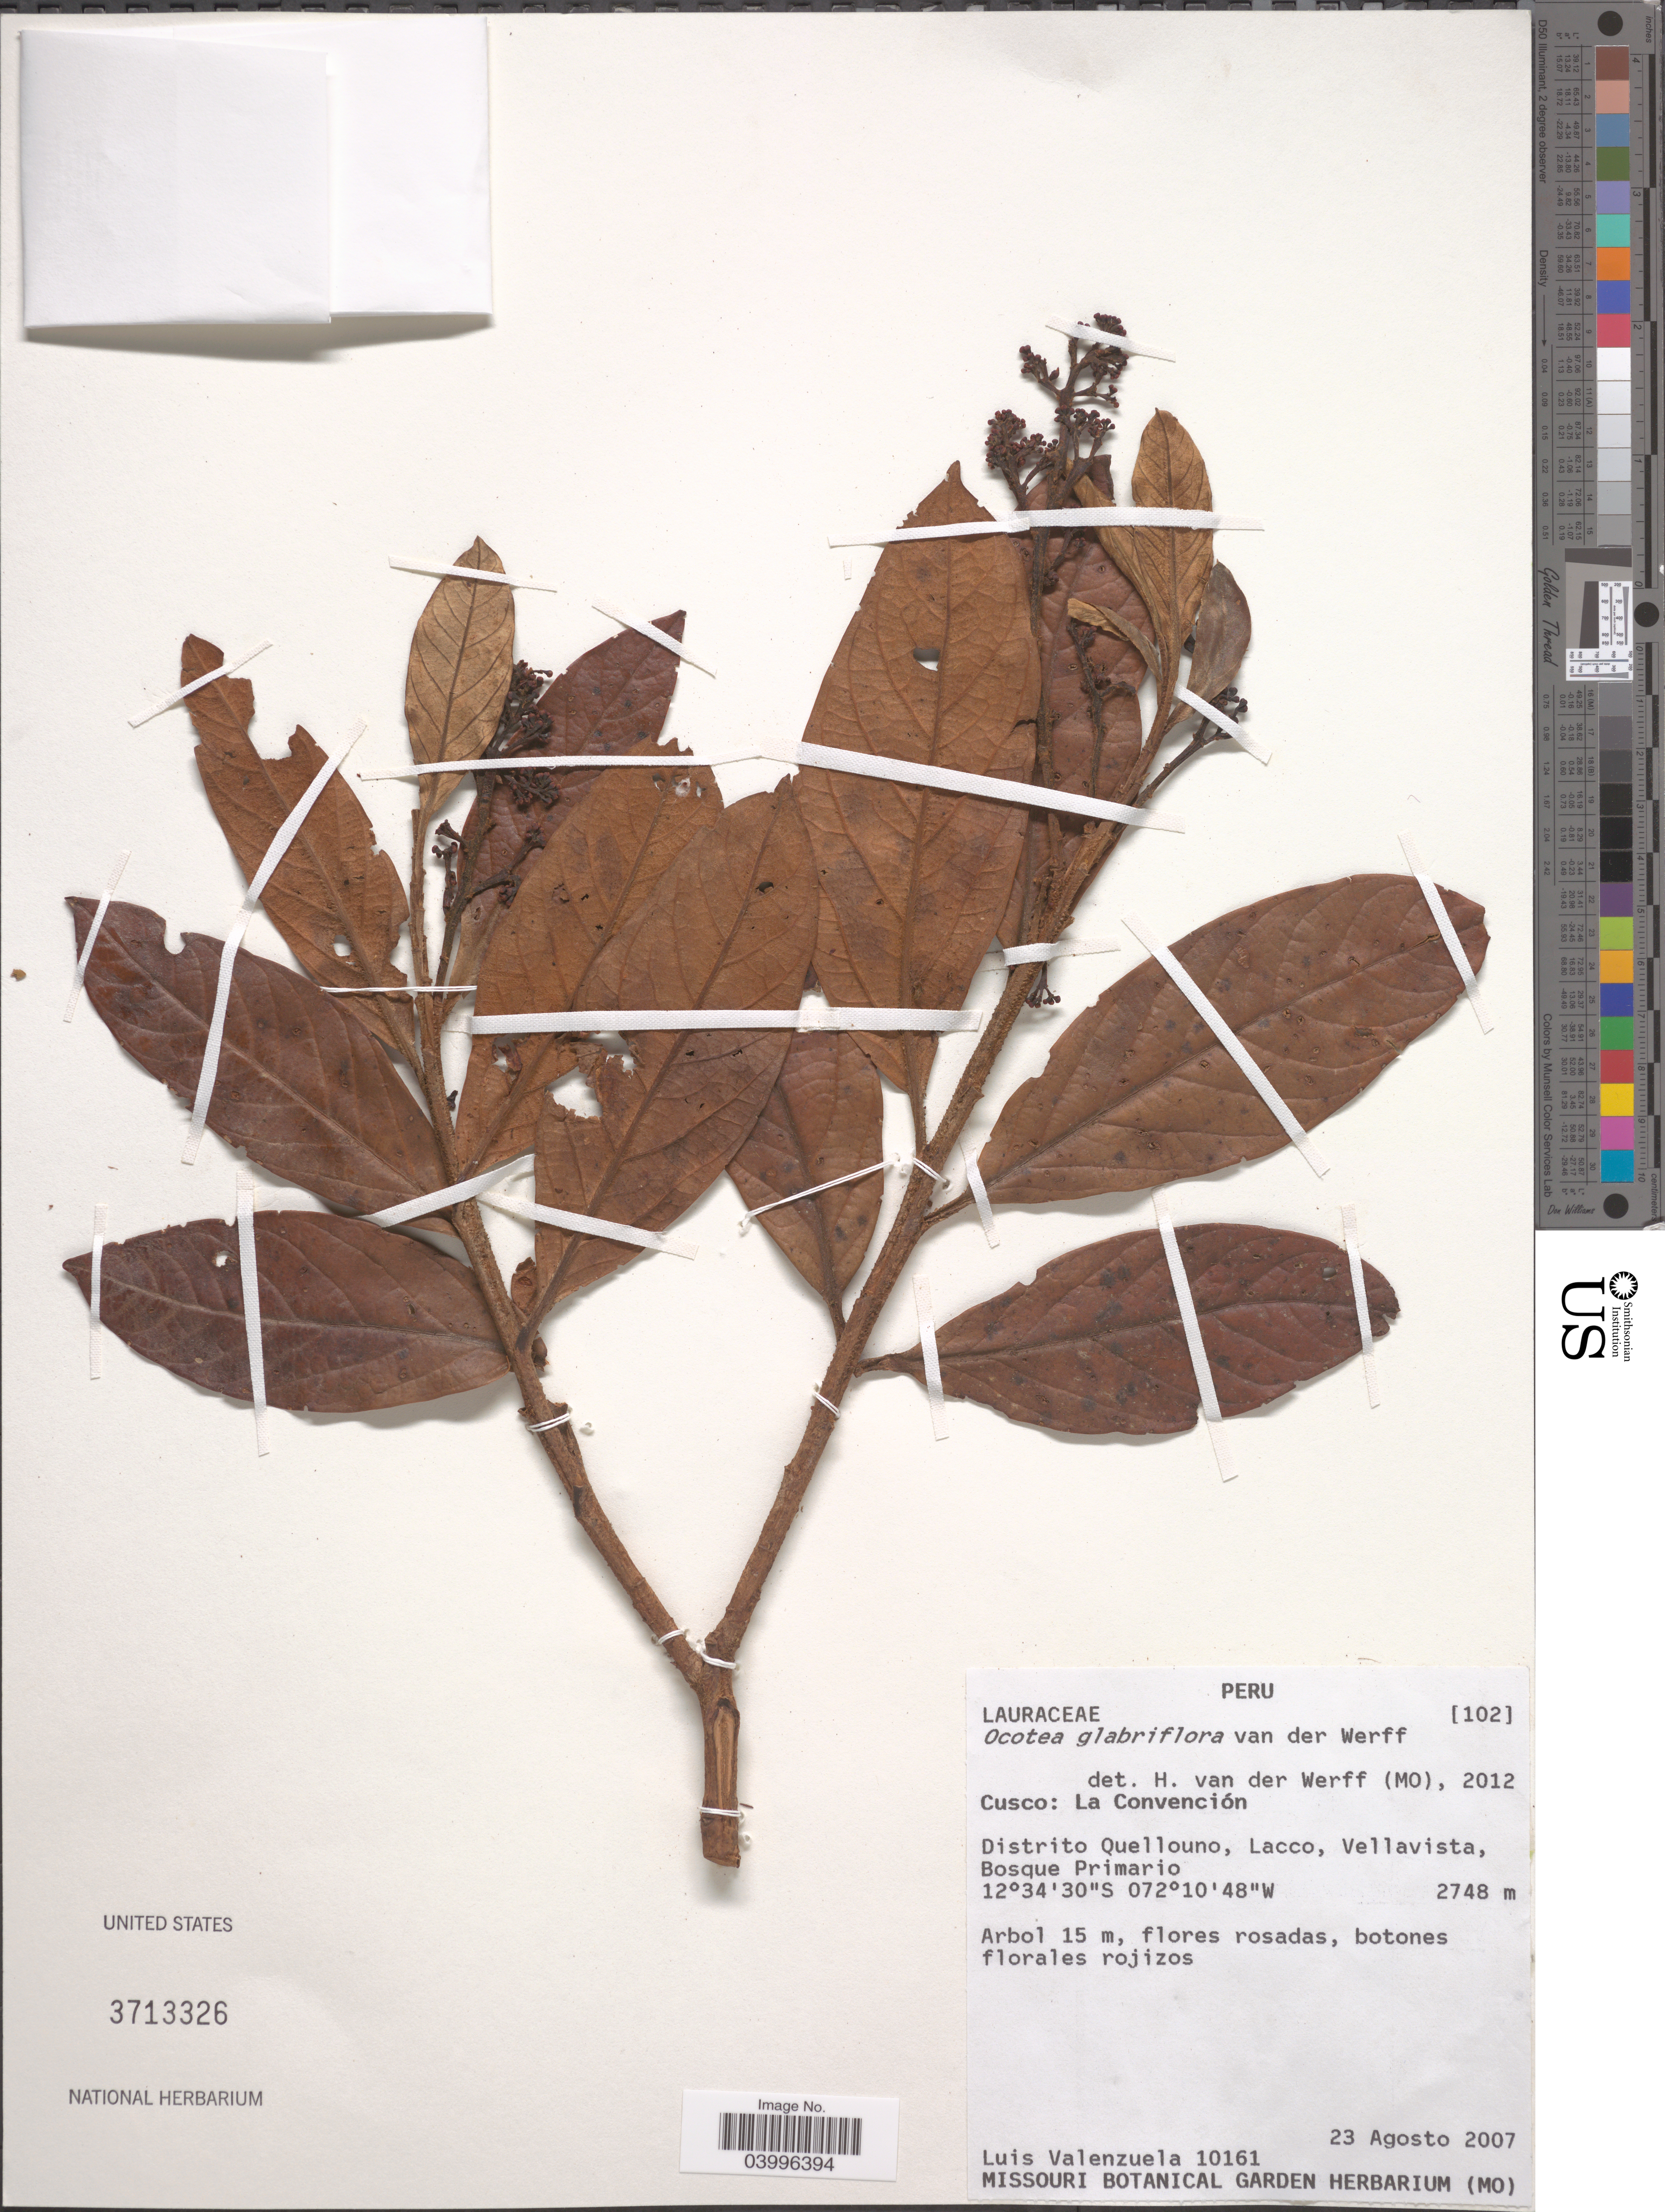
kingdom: Plantae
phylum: Tracheophyta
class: Magnoliopsida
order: Laurales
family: Lauraceae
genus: Ocotea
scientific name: Ocotea glabriflora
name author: (Nees) van der Werff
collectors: L. Valenzuela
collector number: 10161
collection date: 2007-08-23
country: Peru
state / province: Cusco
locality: La Convención. Distrito Quellouno, Lacco, Vellavista, Bosque Primario.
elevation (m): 2748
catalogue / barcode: US 3713326